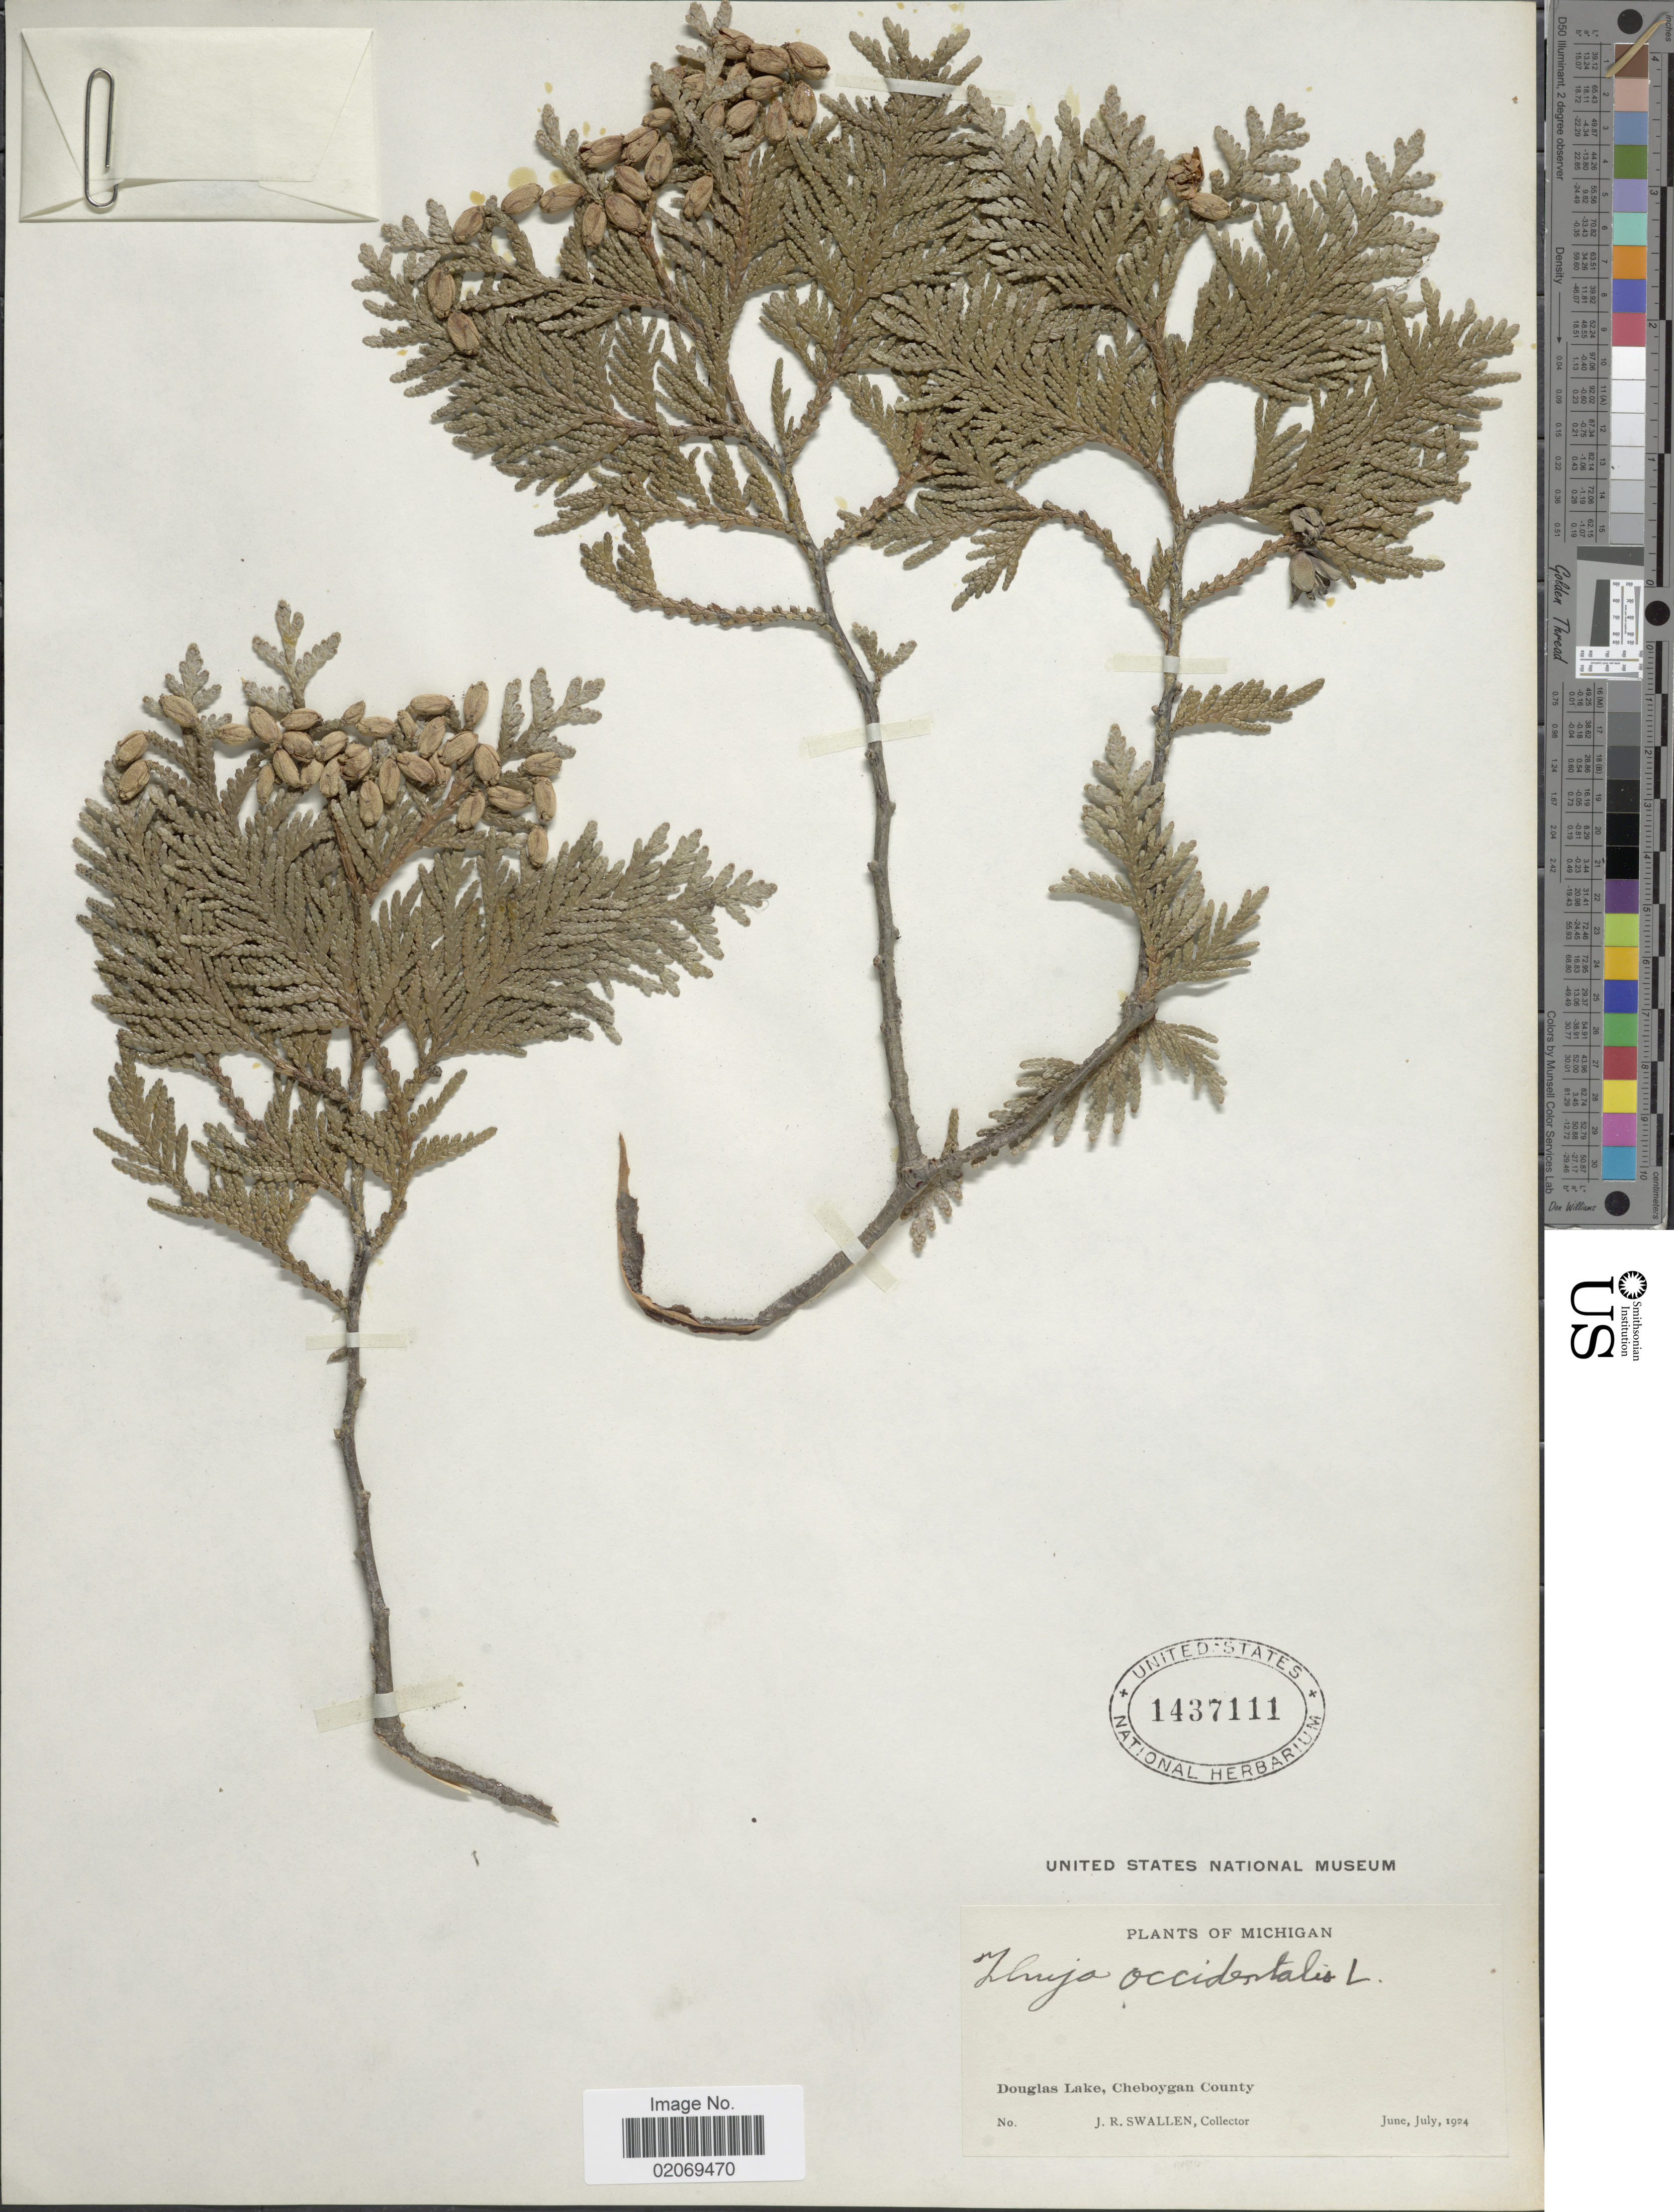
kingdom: Plantae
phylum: Tracheophyta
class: Pinopsida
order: Pinales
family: Cupressaceae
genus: Thuja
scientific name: Thuja occidentalis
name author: L.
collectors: J. R. Swallen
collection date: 1924-06/1924-07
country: United States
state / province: Michigan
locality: Douglas Lake, Cheboygan County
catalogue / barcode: US 1437111